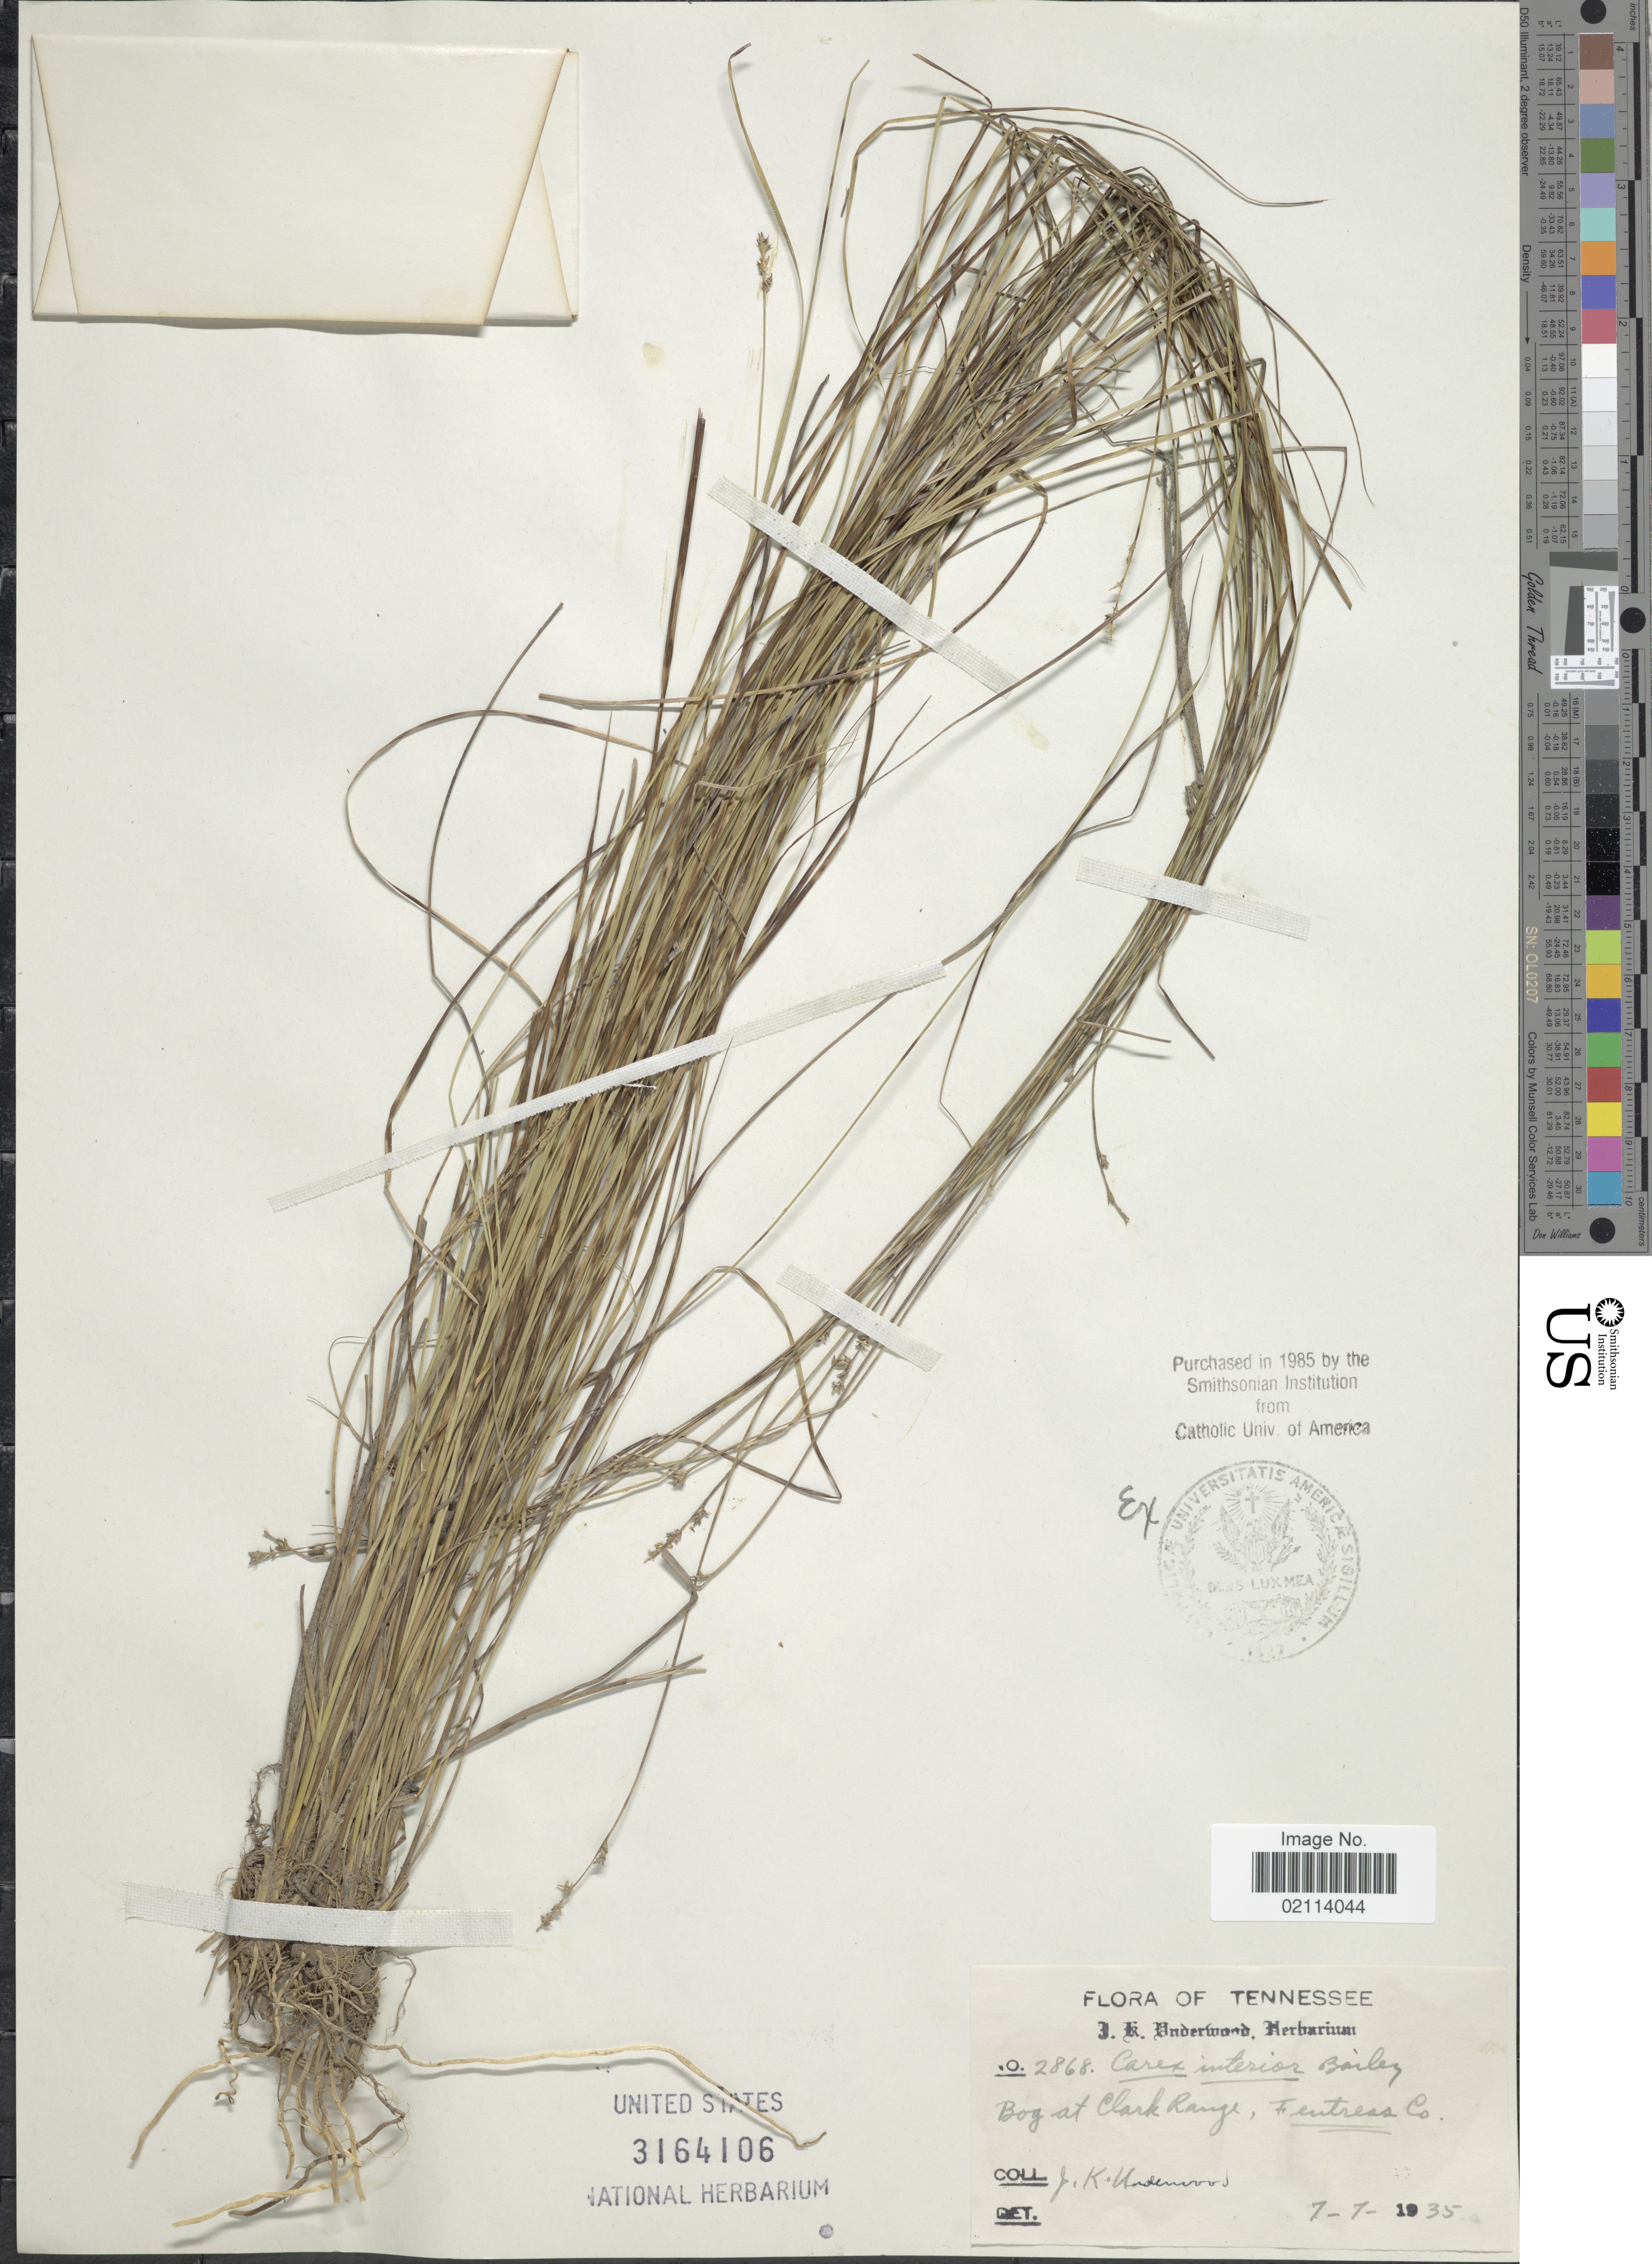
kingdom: Plantae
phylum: Tracheophyta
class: Liliopsida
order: Poales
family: Cyperaceae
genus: Carex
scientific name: Carex interior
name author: L.H. Bailey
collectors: J. K. Underwood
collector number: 2868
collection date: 1935-07-07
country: United States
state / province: Tennessee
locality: Bog at Clark Range, Fentress Co.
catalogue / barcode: US 3164106